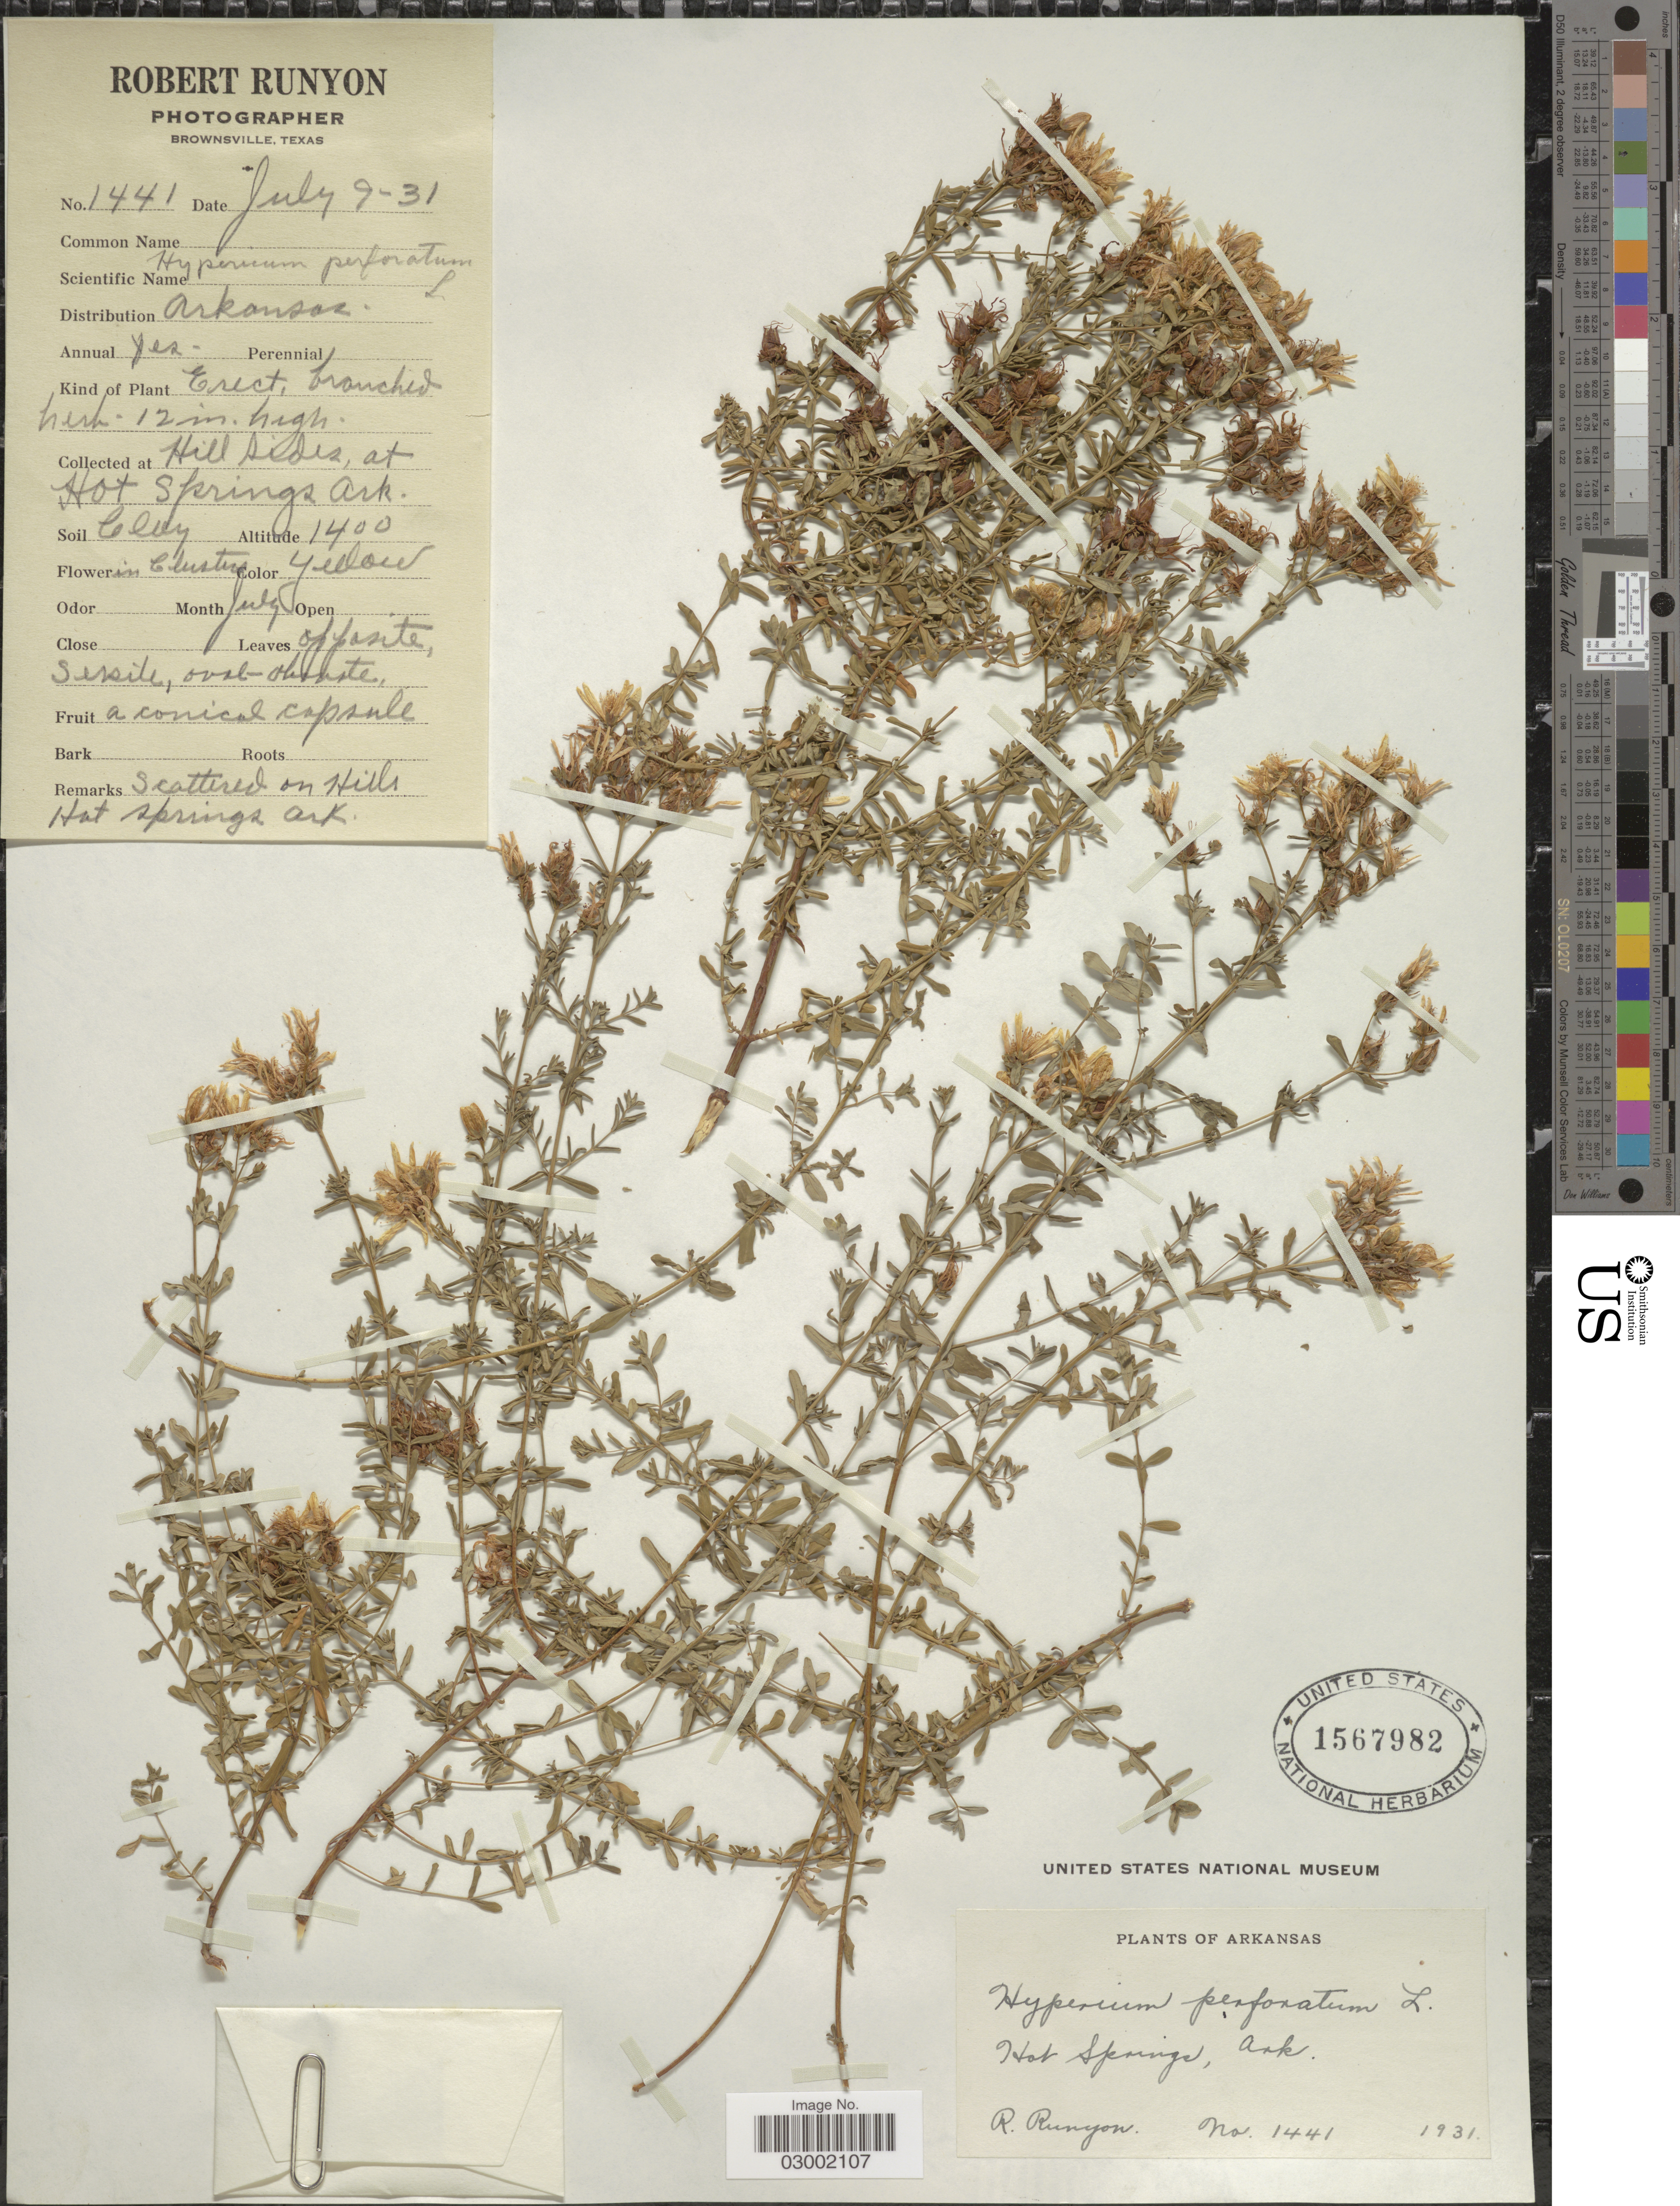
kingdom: Plantae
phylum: Tracheophyta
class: Magnoliopsida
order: Malpighiales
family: Hypericaceae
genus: Hypericum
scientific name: Hypericum perforatum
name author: L.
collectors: R. Runyon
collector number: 1441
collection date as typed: Transcribed d/m/y: 9/7/31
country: United States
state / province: Arkansas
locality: Hillsides, at Hot Springs Ark.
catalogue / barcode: US 1567982